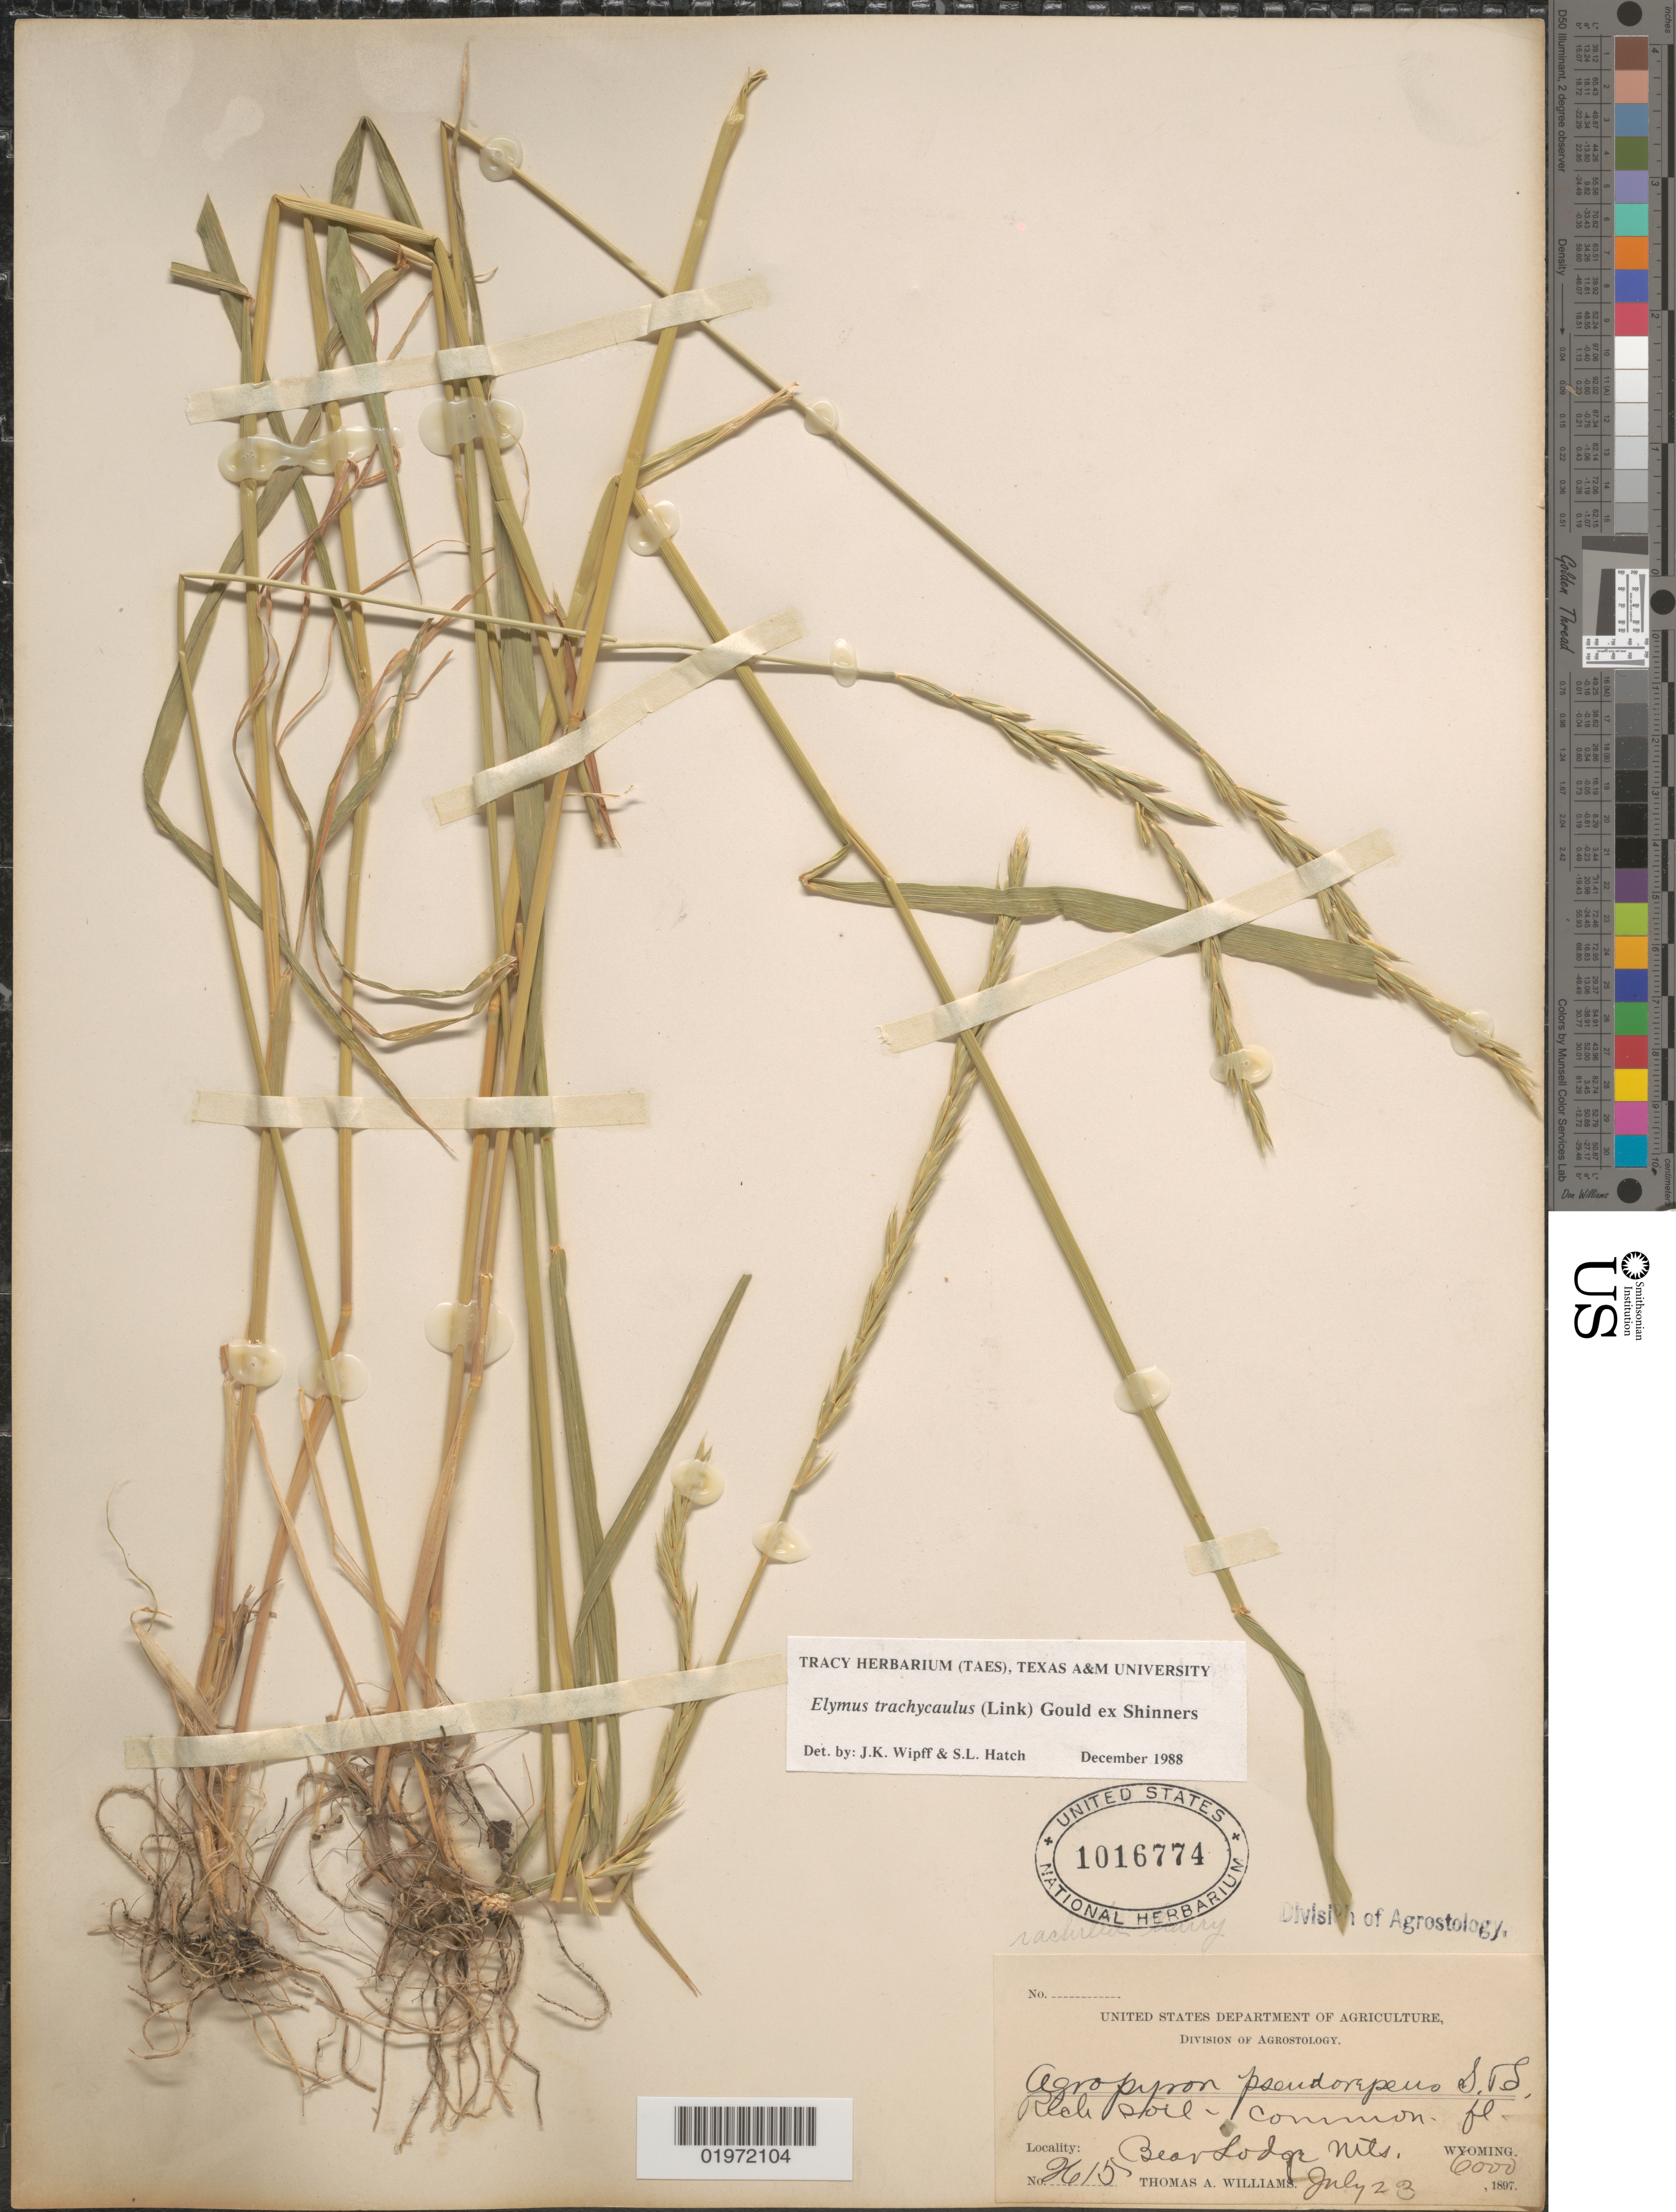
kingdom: Plantae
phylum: Tracheophyta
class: Liliopsida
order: Poales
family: Poaceae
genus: Elymus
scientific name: Elymus trachycaulus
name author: (Link) Gould ex Shinners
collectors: T. A. Williams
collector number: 2615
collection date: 1897-07-23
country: United States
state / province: Wyoming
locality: Bear Lodge Mts.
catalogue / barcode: US 1016774